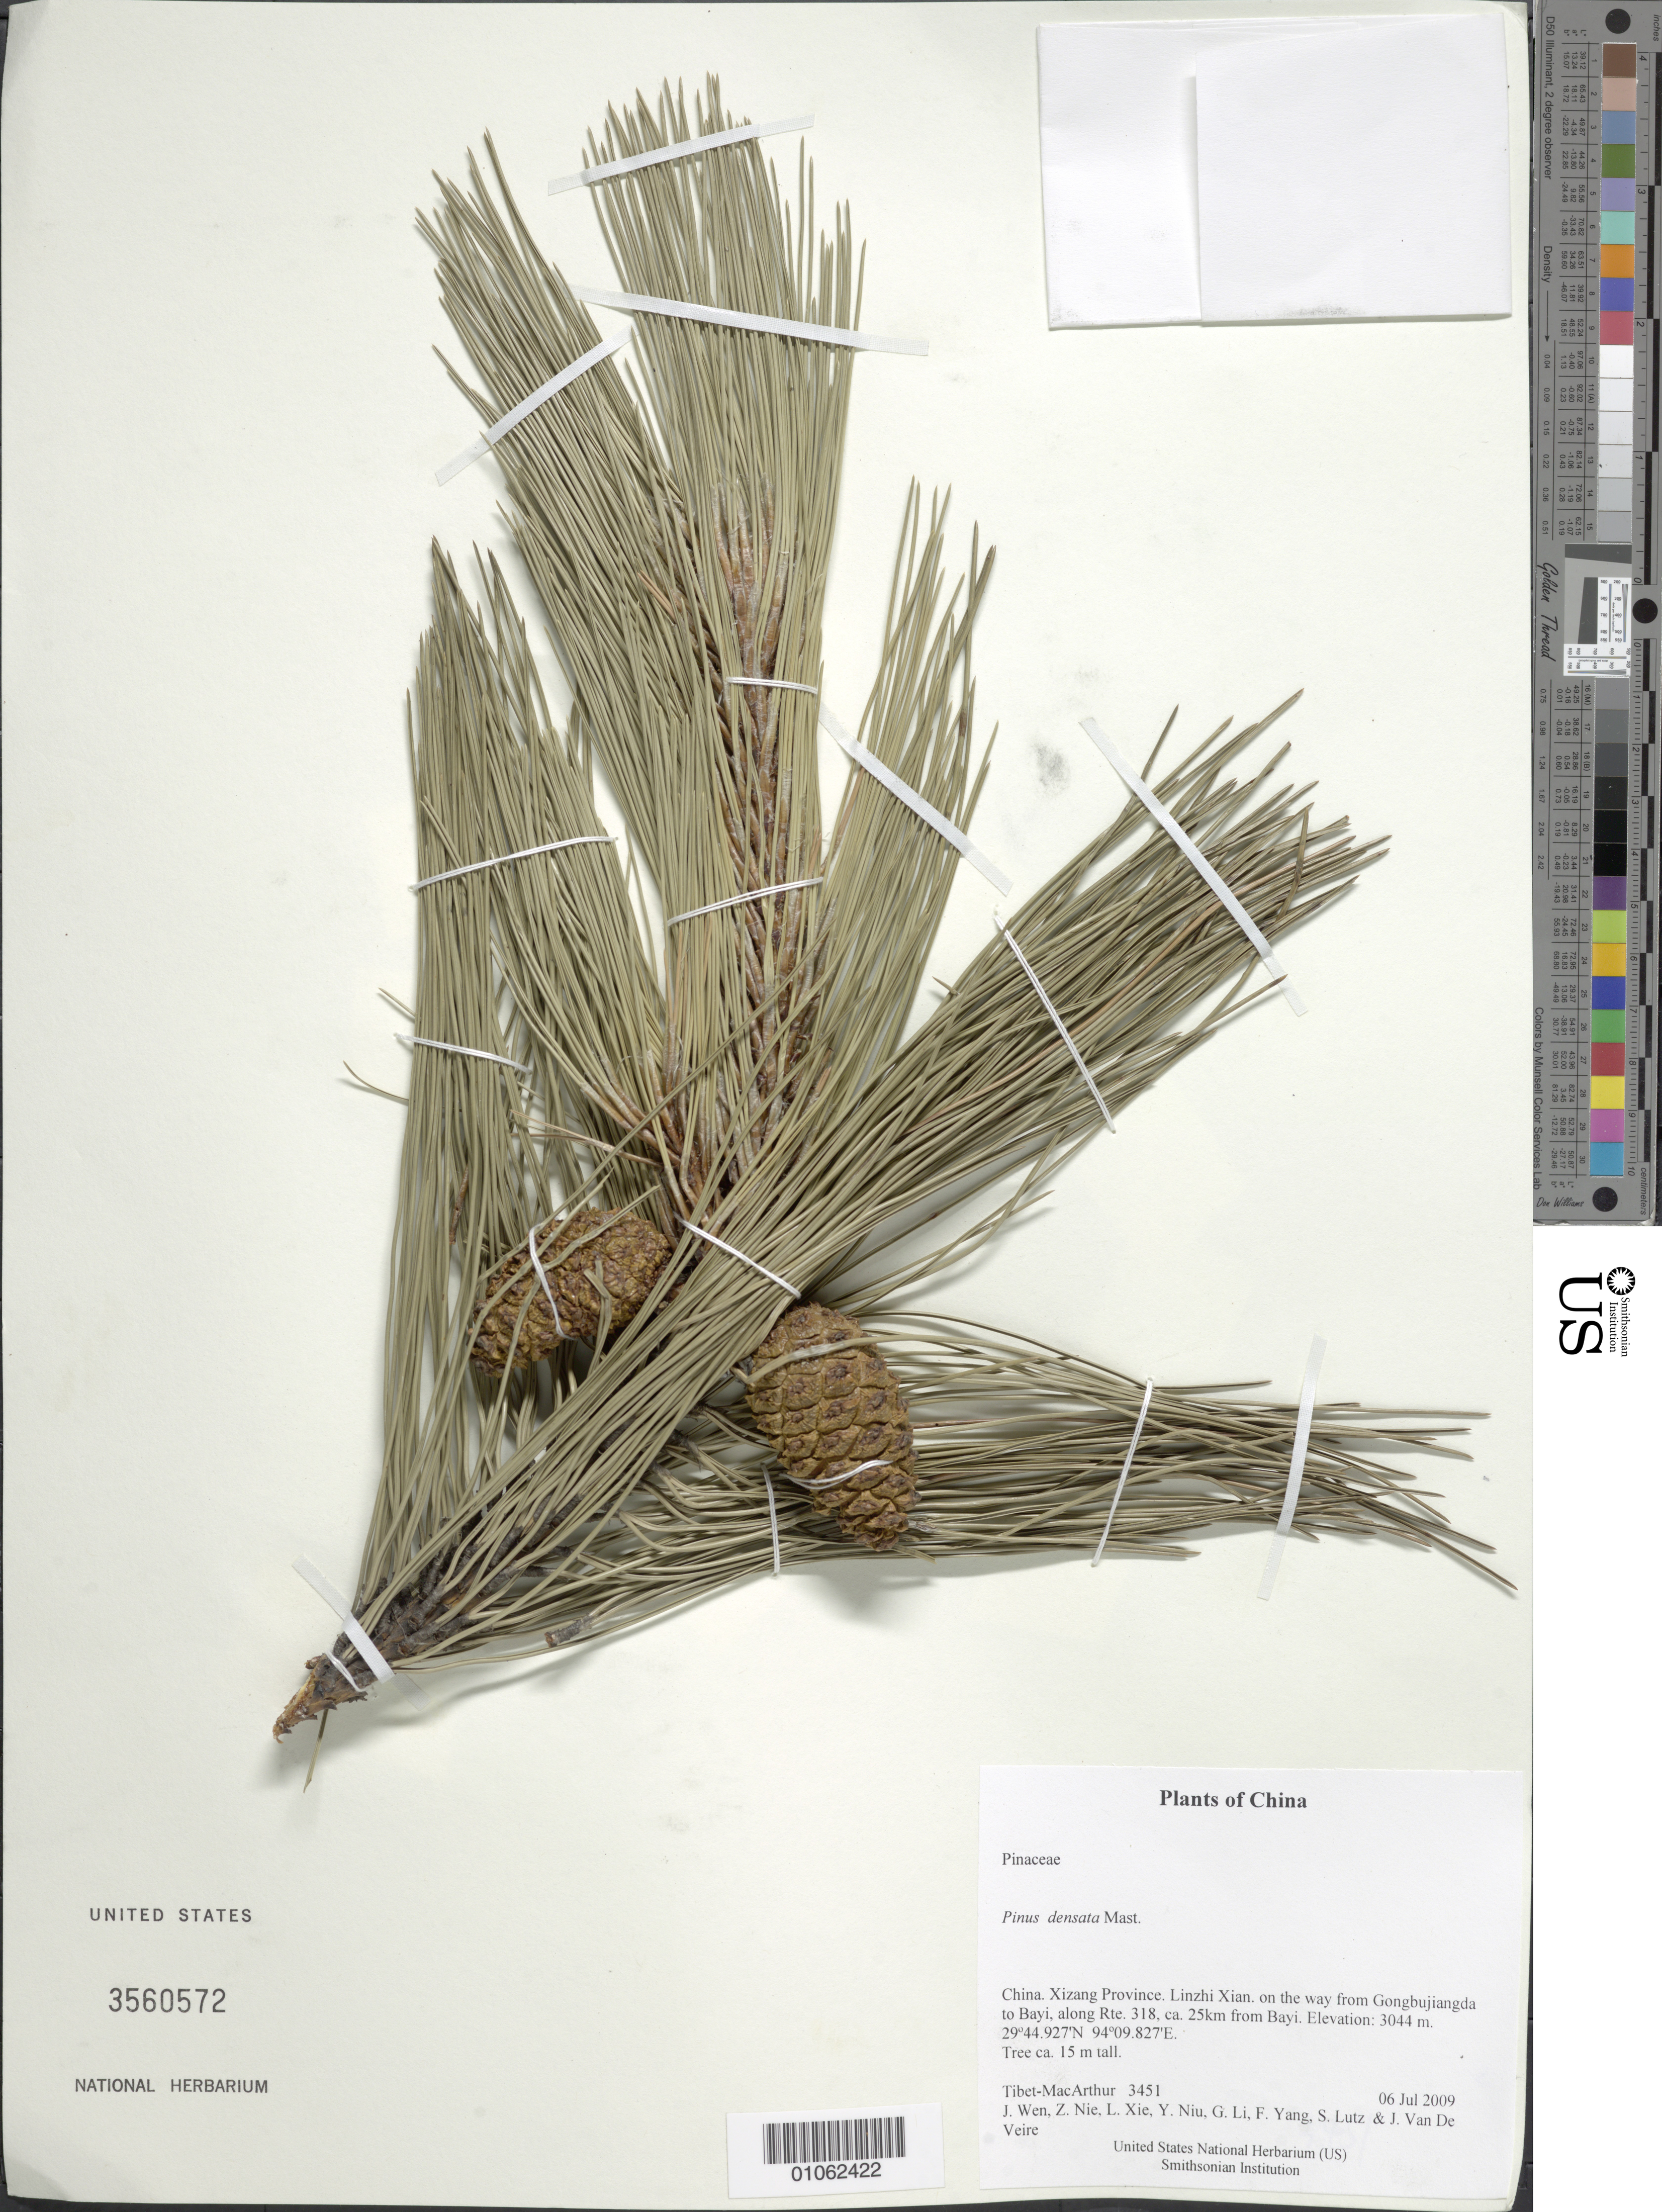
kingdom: Plantae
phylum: Tracheophyta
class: Pinopsida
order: Pinales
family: Pinaceae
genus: Pinus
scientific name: Pinus densata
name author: Mast.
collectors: Tibet-MacArthur, J. Wen, Z. Nie, L. Xie, Y. Niu, G. Li, F. Yang, S. Lutz & J. Van De Veire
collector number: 3451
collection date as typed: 06 Jul 2009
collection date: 2009-07-06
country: China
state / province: Xizang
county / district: Linzhi Xian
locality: on the way from Gongbujiangda to Bayi, along Rte. 318, ca. 25km from Bayi.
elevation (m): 3044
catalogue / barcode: US 3560572